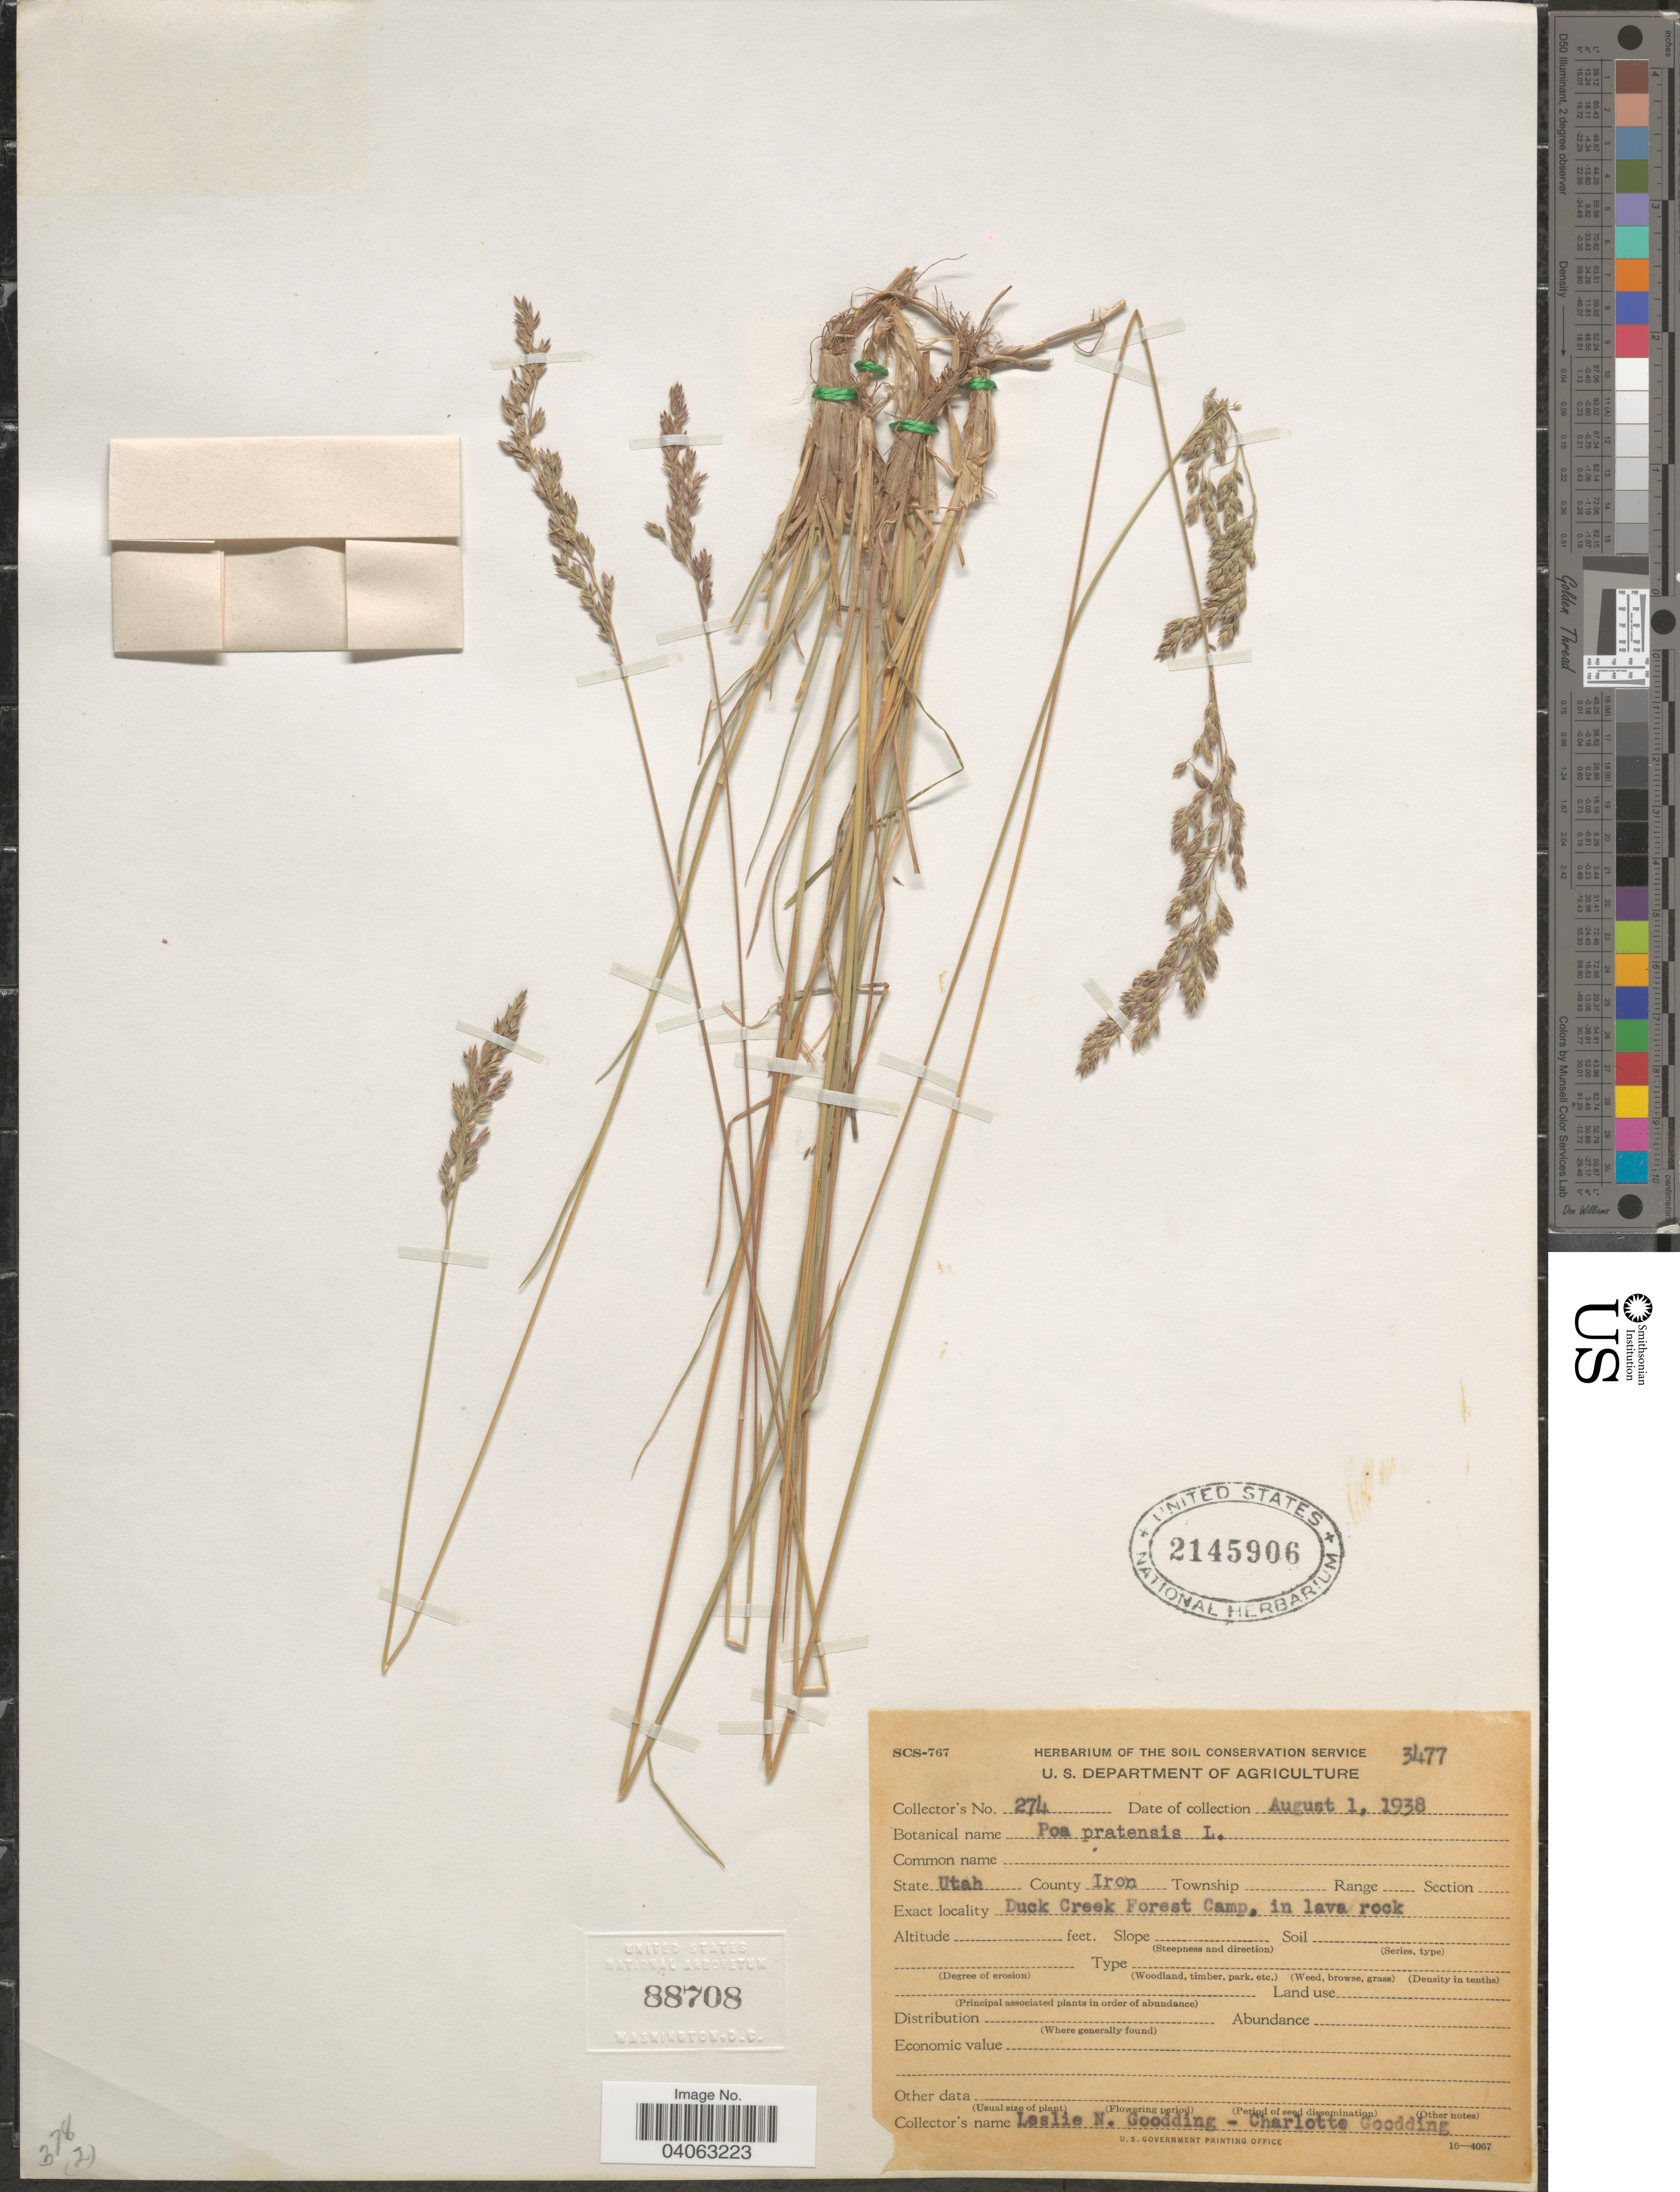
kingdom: Plantae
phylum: Tracheophyta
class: Liliopsida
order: Poales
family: Poaceae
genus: Poa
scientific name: Poa pratensis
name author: L.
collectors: L. N. Goodding & C. Goodding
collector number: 274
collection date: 1938-08-01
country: United States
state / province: Utah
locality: County Iron. Duck Creek Forest Camp, in lava rock.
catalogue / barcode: US 2145906